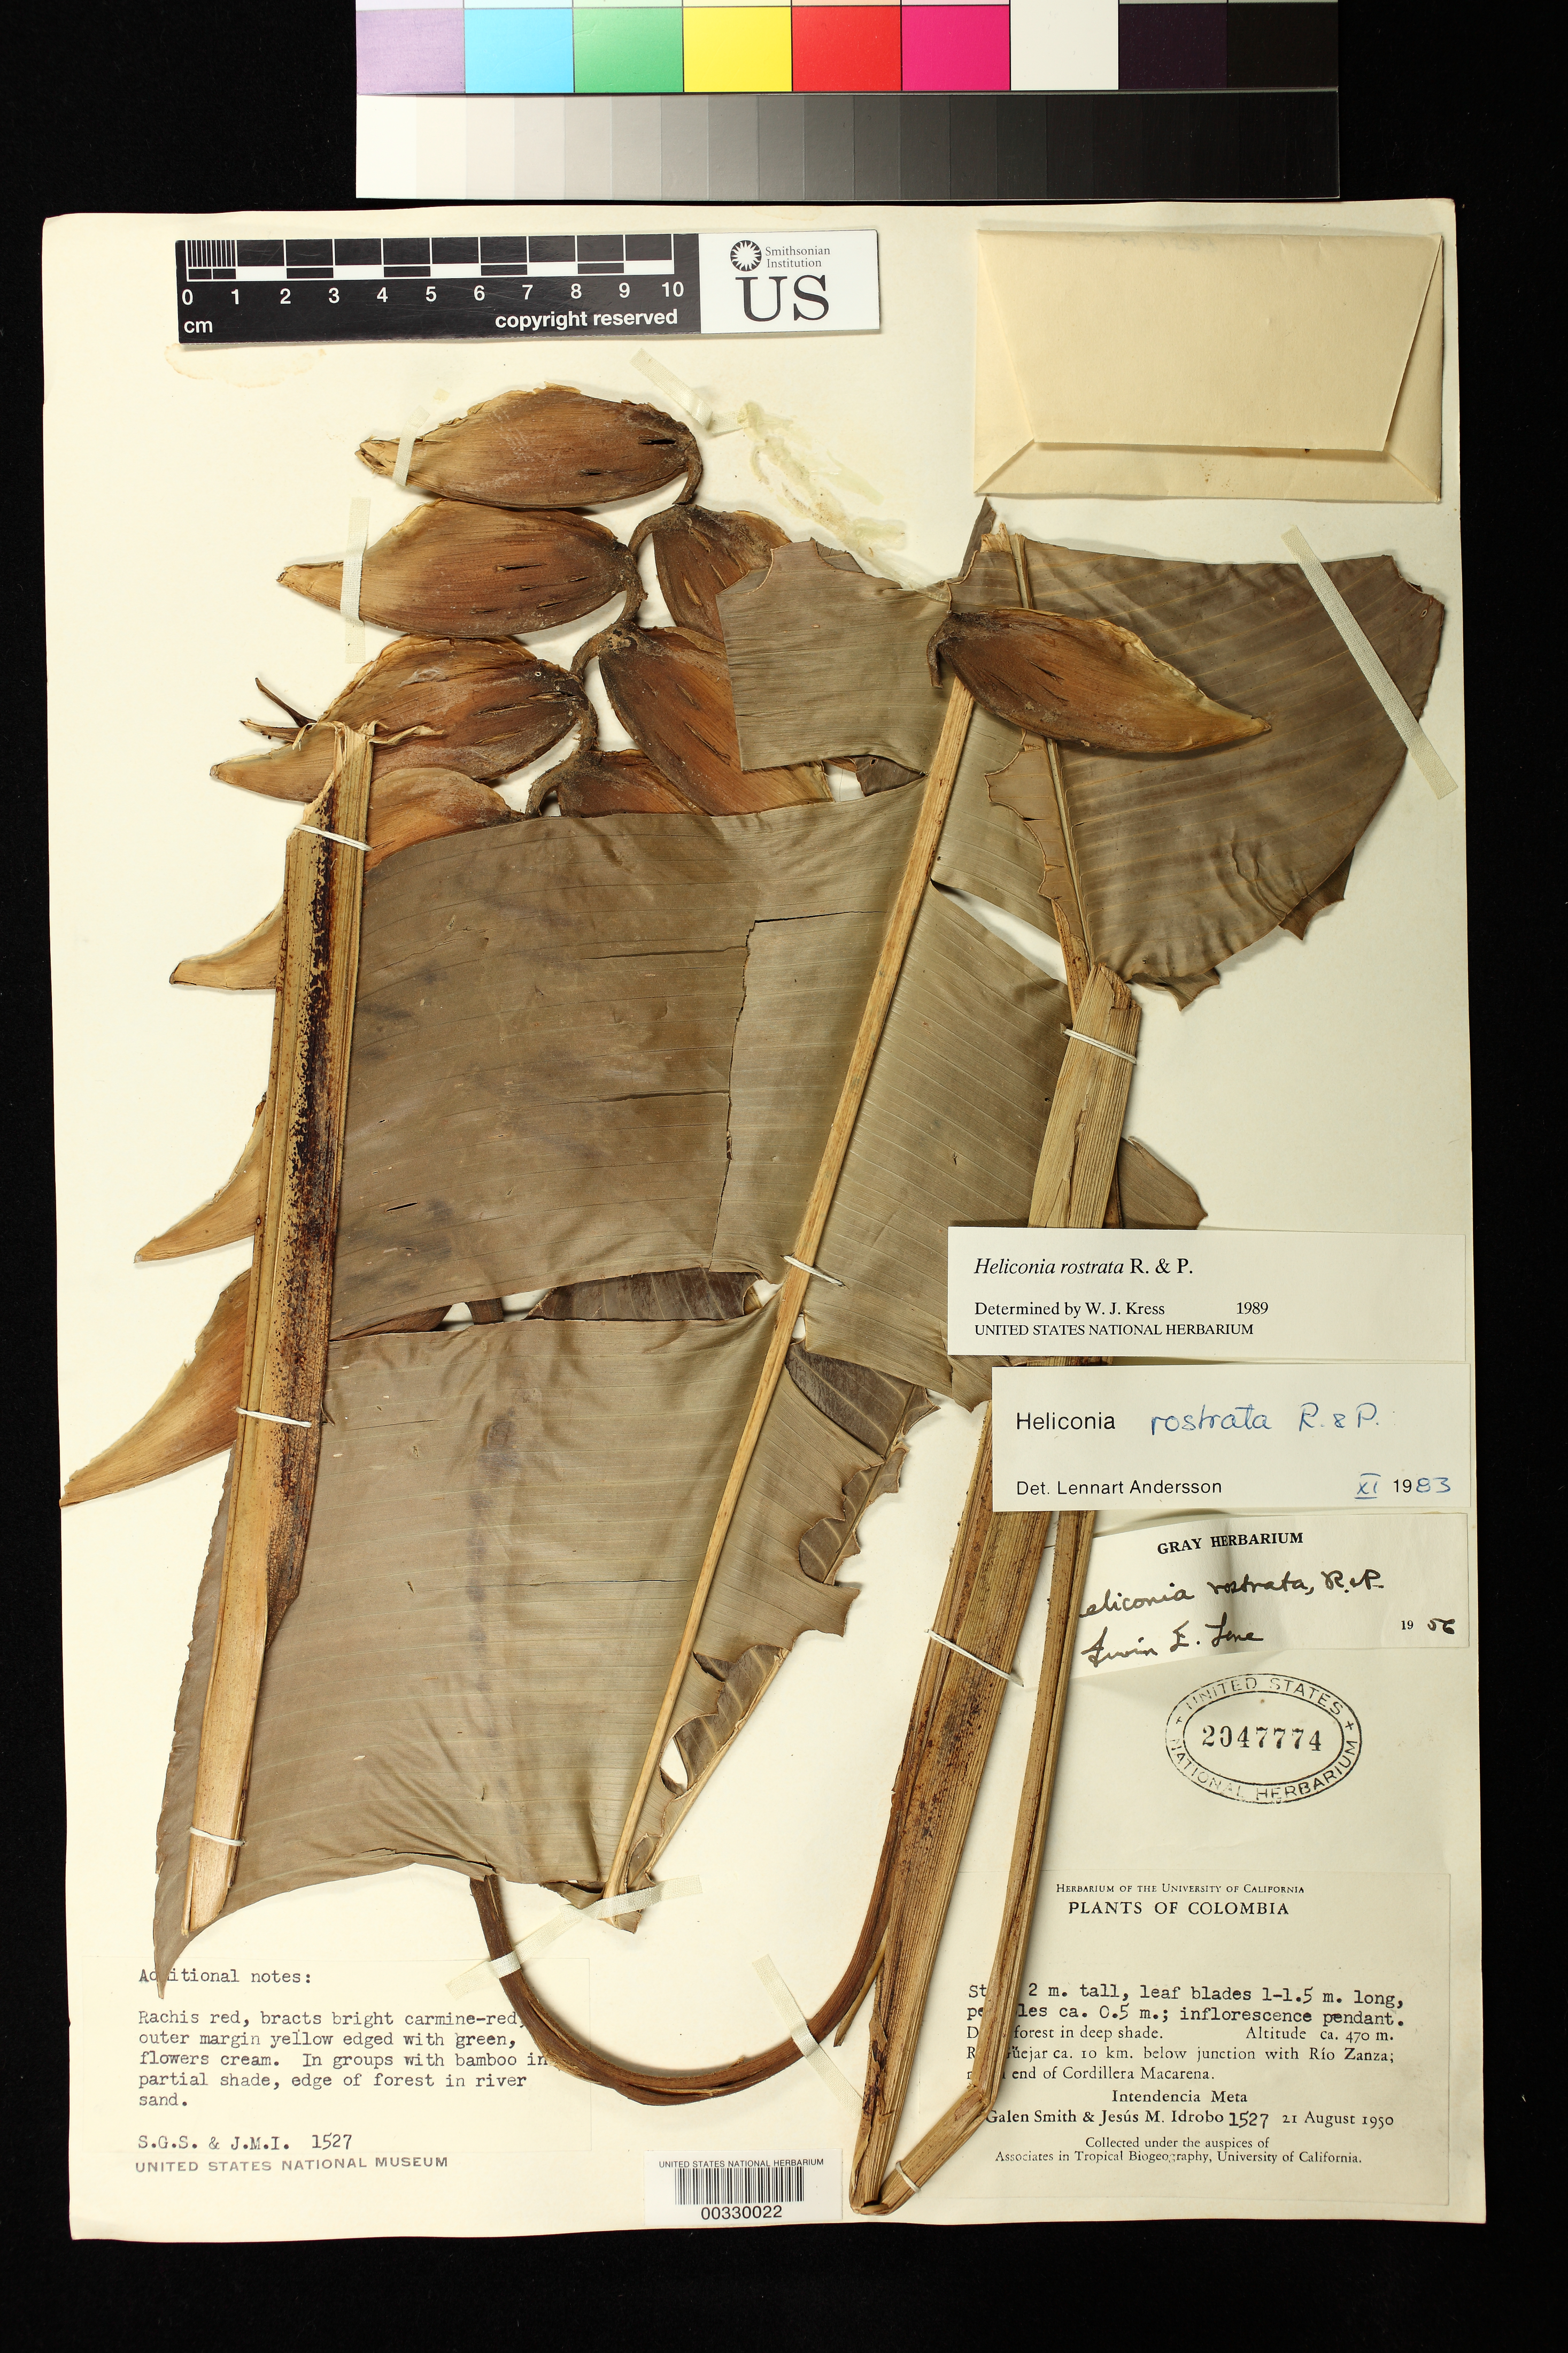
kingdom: Plantae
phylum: Tracheophyta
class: Liliopsida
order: Zingiberales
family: Heliconiaceae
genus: Heliconia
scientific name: Heliconia rostrata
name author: Ruiz & Pav.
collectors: S. G. Smith & J. M. Idrobo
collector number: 1527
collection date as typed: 21 Aug 1950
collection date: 1950-08-21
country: Colombia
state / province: Meta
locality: Rio Guejar ca 10 km below junction with Rio Zanza; N end of Cordillera Macarena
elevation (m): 470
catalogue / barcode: US 2047774